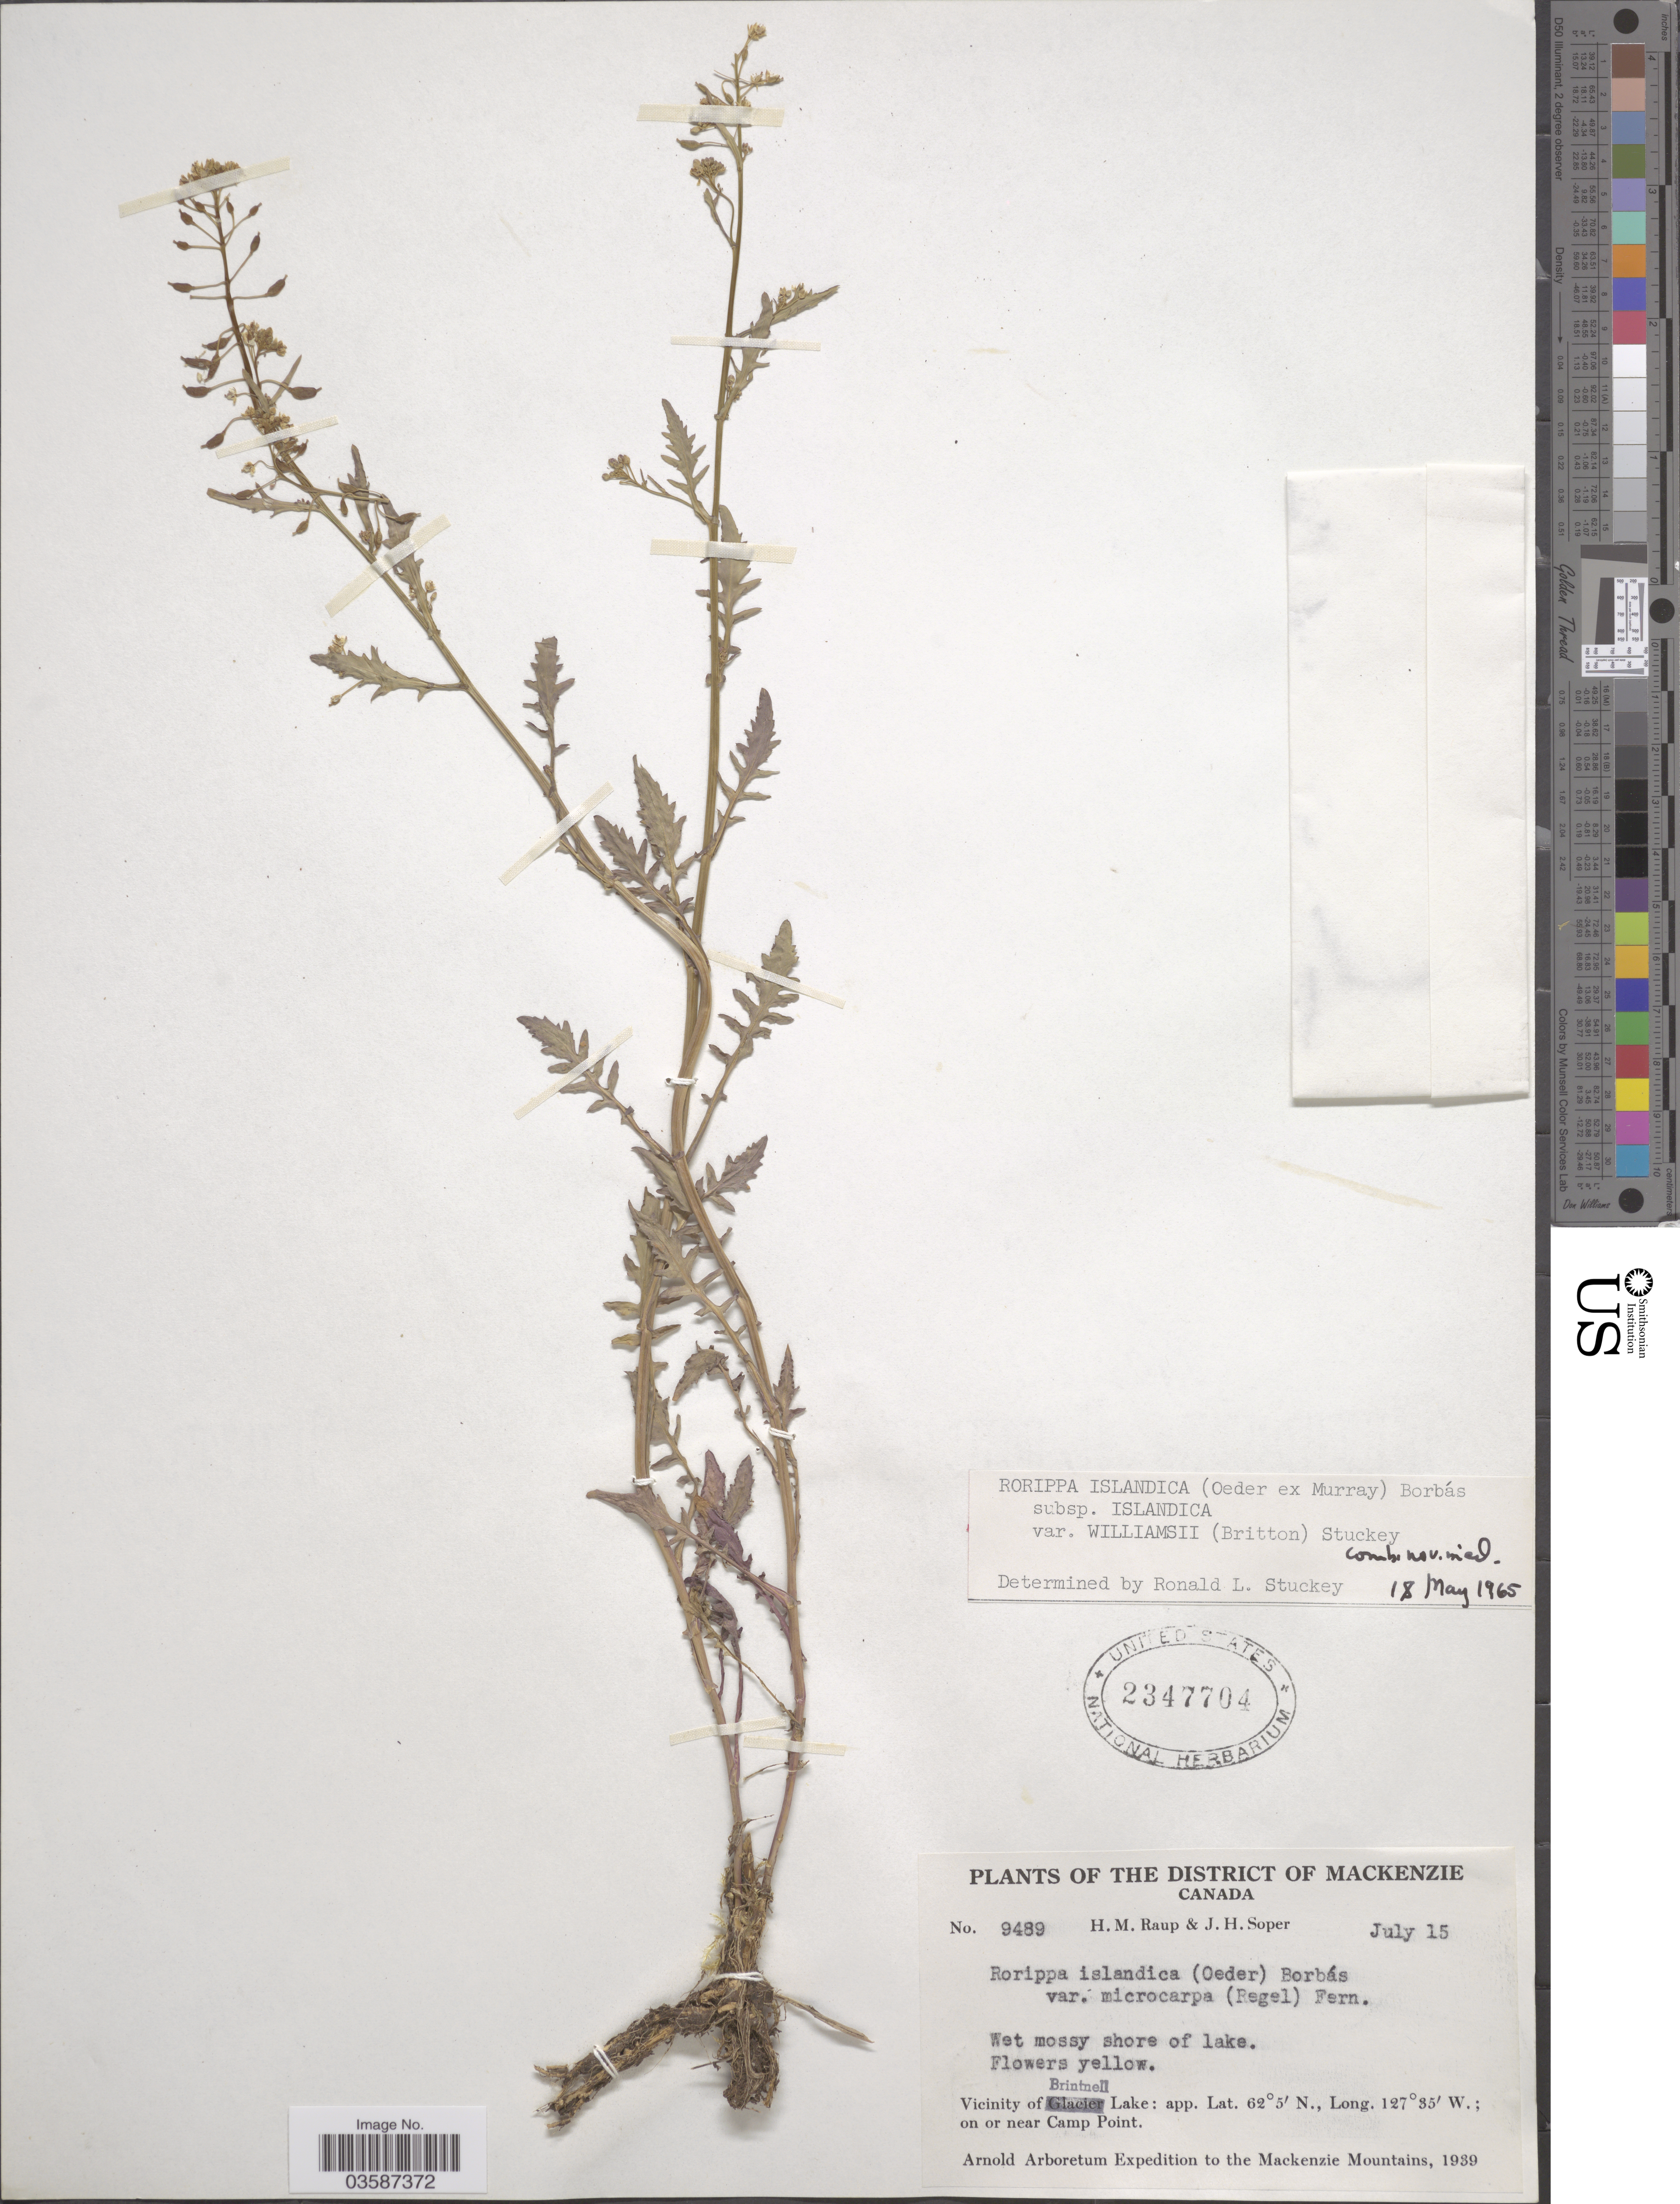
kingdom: Plantae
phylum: Tracheophyta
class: Magnoliopsida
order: Brassicales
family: Brassicaceae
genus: Rorippa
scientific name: Rorippa islandica var. williamsii (Britton) Stuckey comb. nov. ined.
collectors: H. Raup & J. H. Soper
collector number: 9489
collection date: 1939-07-15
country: Canada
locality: The District of Mackenzie. Wet mossy shore of lake. Vicinity of Brintnell Lake. On or near Camp Point.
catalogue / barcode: US 2347704